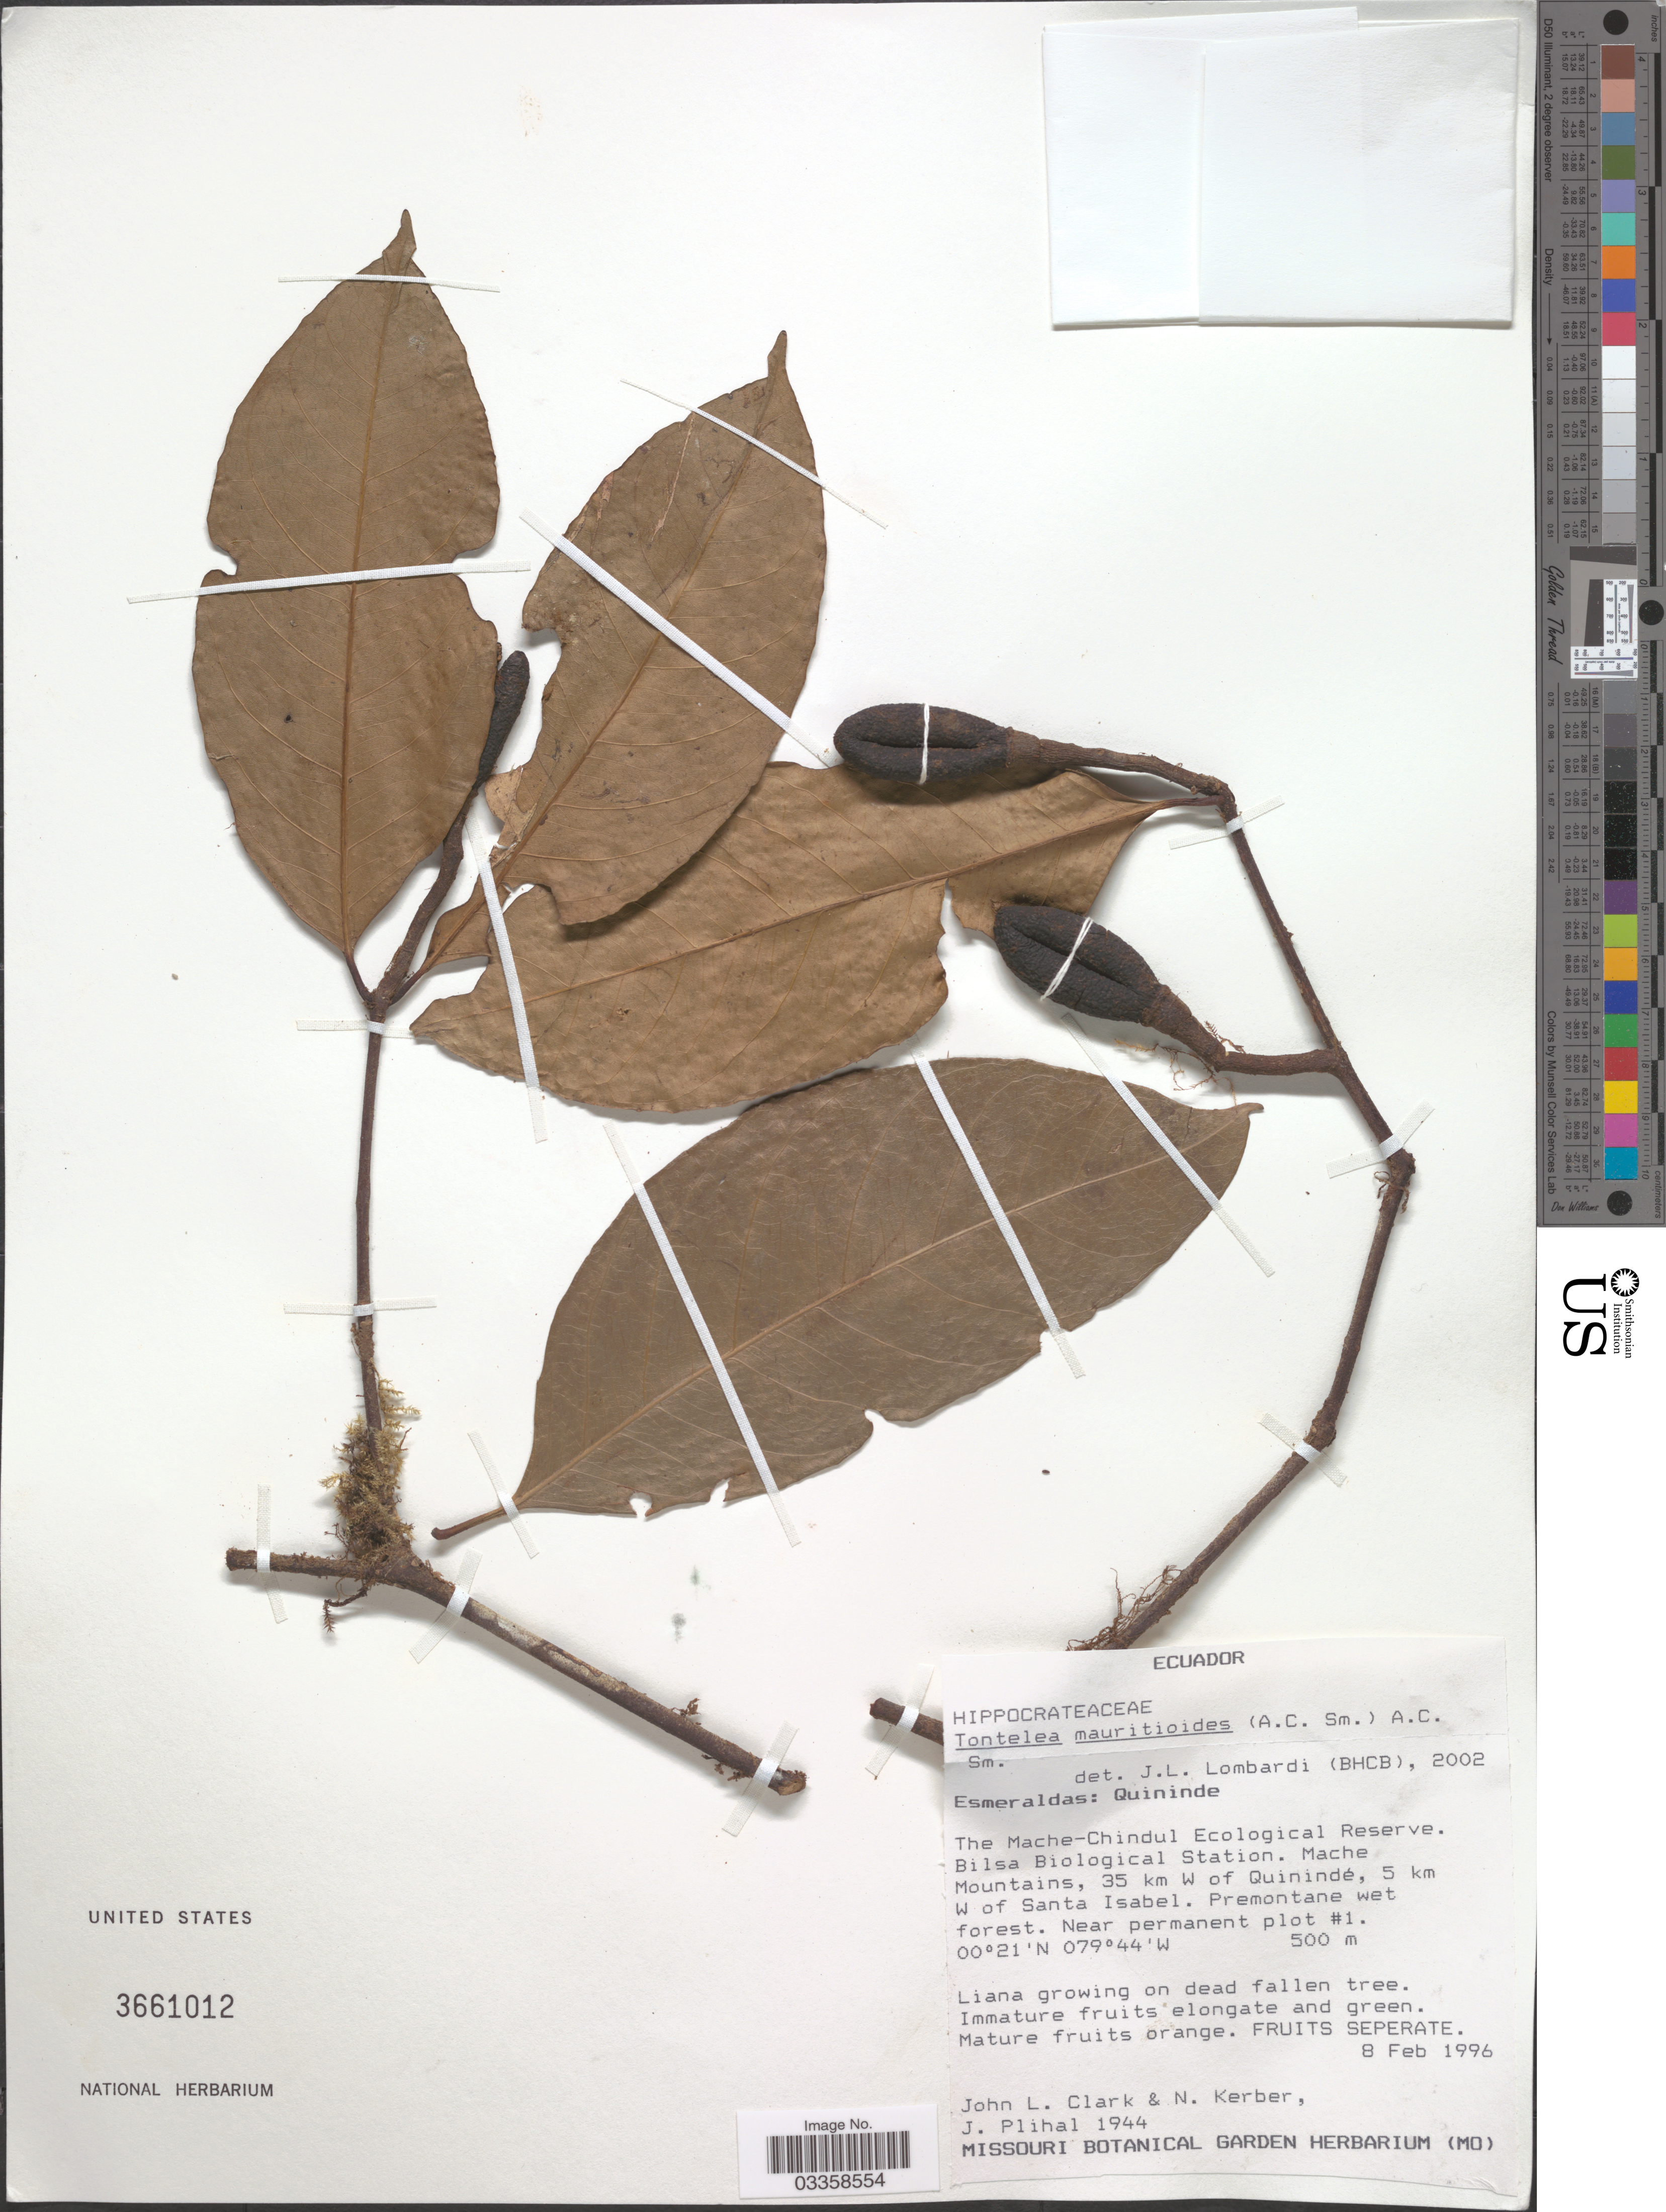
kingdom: Plantae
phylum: Tracheophyta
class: Magnoliopsida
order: Celastrales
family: Celastraceae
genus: Tontelea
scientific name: Tontelea mauritioides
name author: (A.C. Sm.) A.C. Sm.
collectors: J. L. Clark, N. Kerber & J. Plihal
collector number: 1944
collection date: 1996-02-08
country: Ecuador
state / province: Esmeraldas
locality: Quininde. The Mache-Chindul Ecological Reserve. Bilsa Biological Station. Mache Mountains, 35 km W of Quinindé, 5 km W of Santa Isabel. Near permanent plot #1.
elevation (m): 500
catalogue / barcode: US 3661012